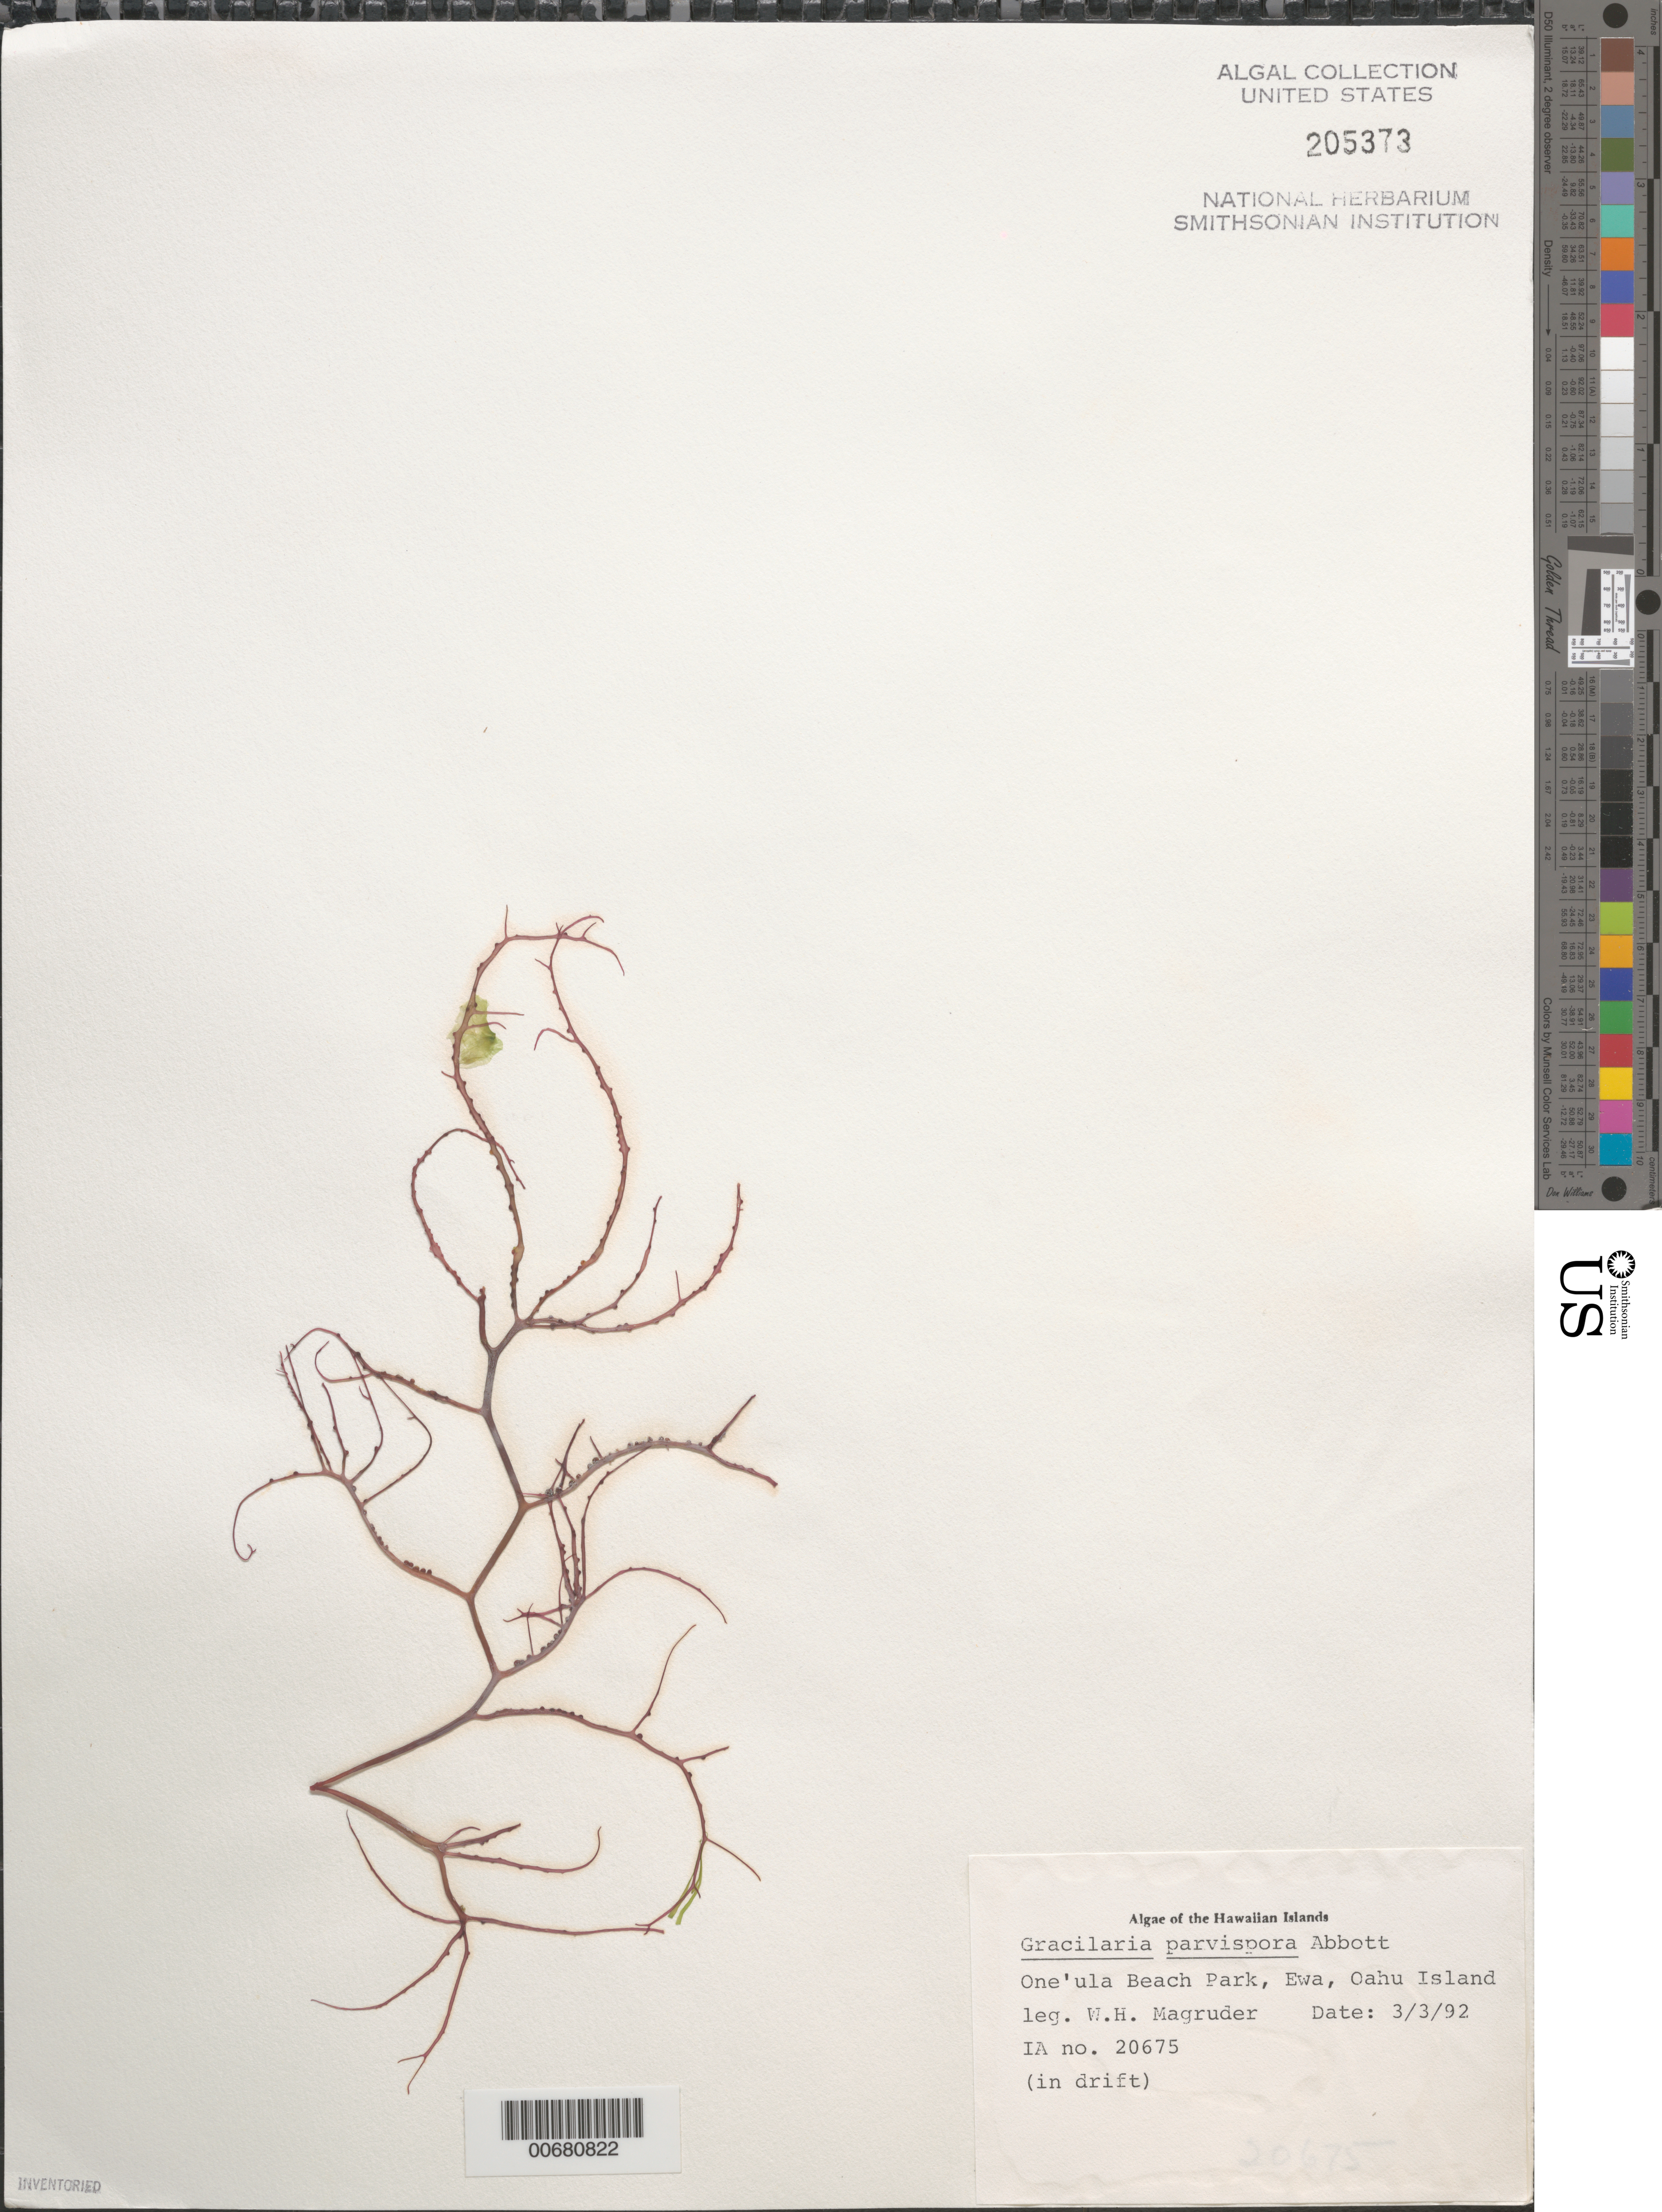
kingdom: Plantae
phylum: Rhodophyta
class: Florideophyceae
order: Gracilariales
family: Gracilariaceae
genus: Gracilaria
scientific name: Gracilaria parvispora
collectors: W. Magruder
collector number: IAA 20675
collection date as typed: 03 Mar 1992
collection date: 1992-03-03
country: United States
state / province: Hawaii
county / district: Honolulu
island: Oahu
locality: One'ula Beach Park, Ewa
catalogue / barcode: US 205373